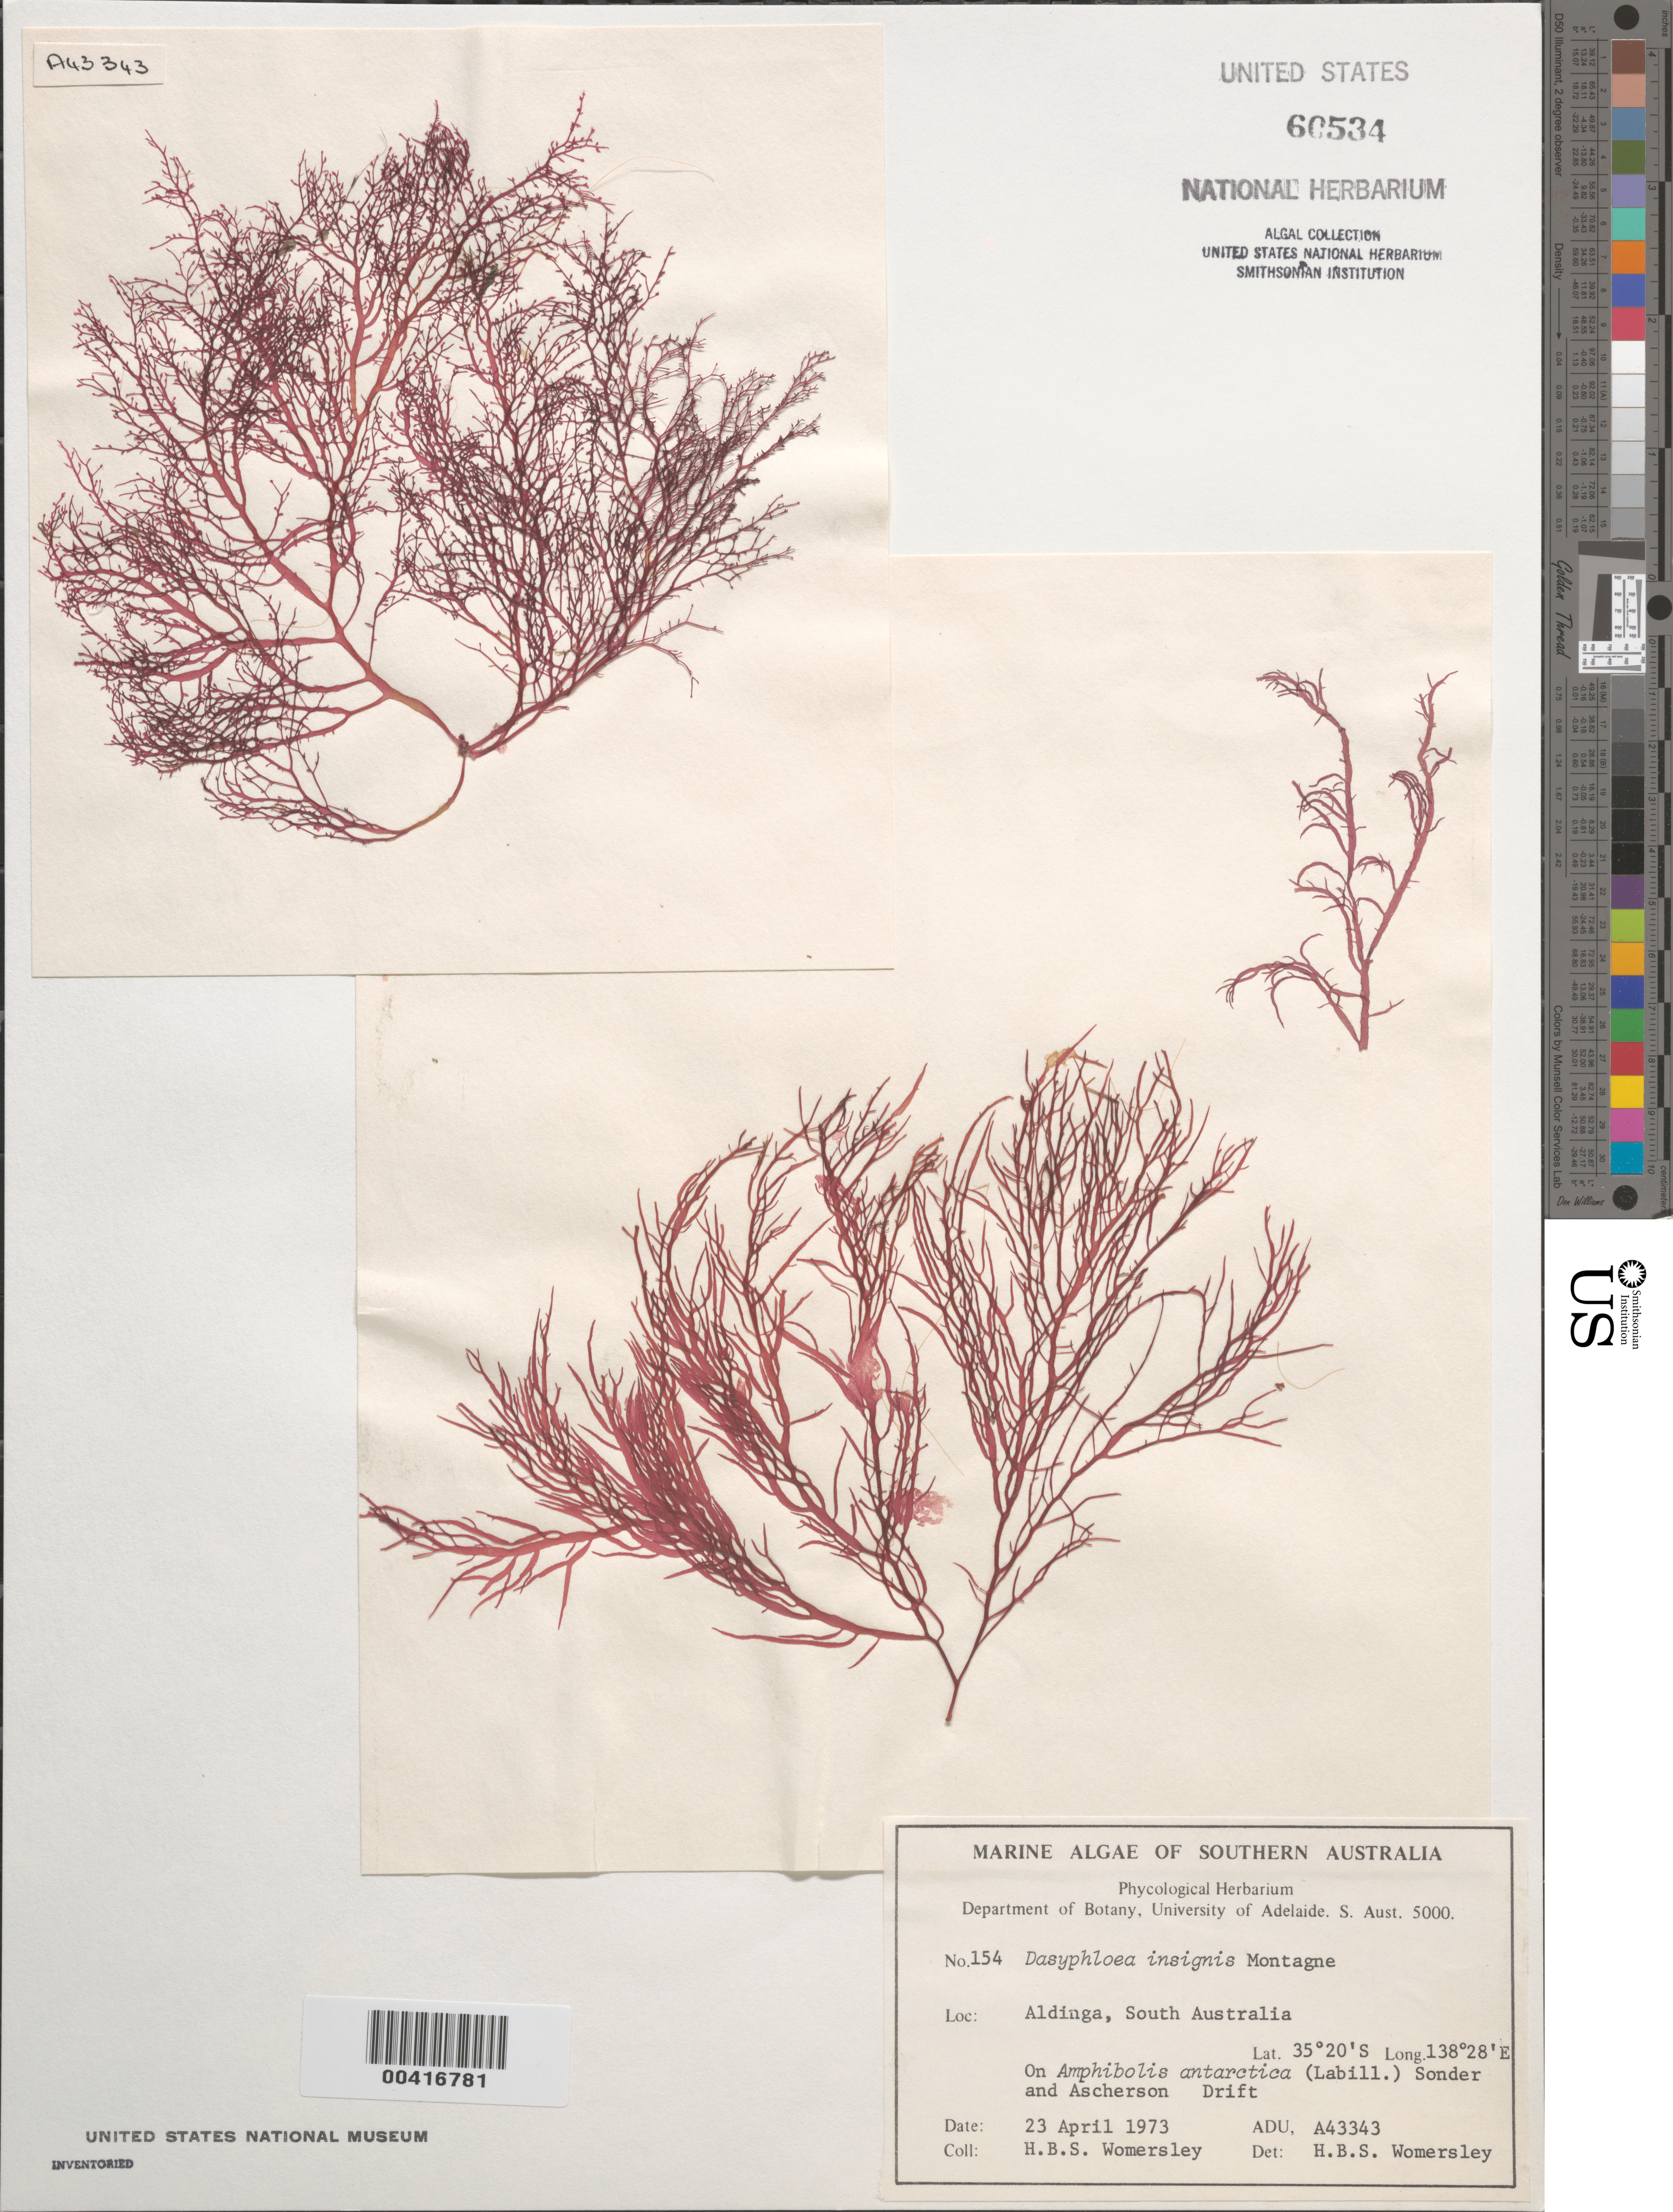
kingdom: Plantae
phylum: Rhodophyta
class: Florideophyceae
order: Gigartinales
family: Dumontiaceae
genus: Dasyphloea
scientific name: Dasyphloea insignis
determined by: Womersley, H. B. S.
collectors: H. B. S. Womersley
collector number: ADU A43343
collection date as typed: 23 Apr 1973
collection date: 1973-04-23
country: Australia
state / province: South Australia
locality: Aldinga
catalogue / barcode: US 60534